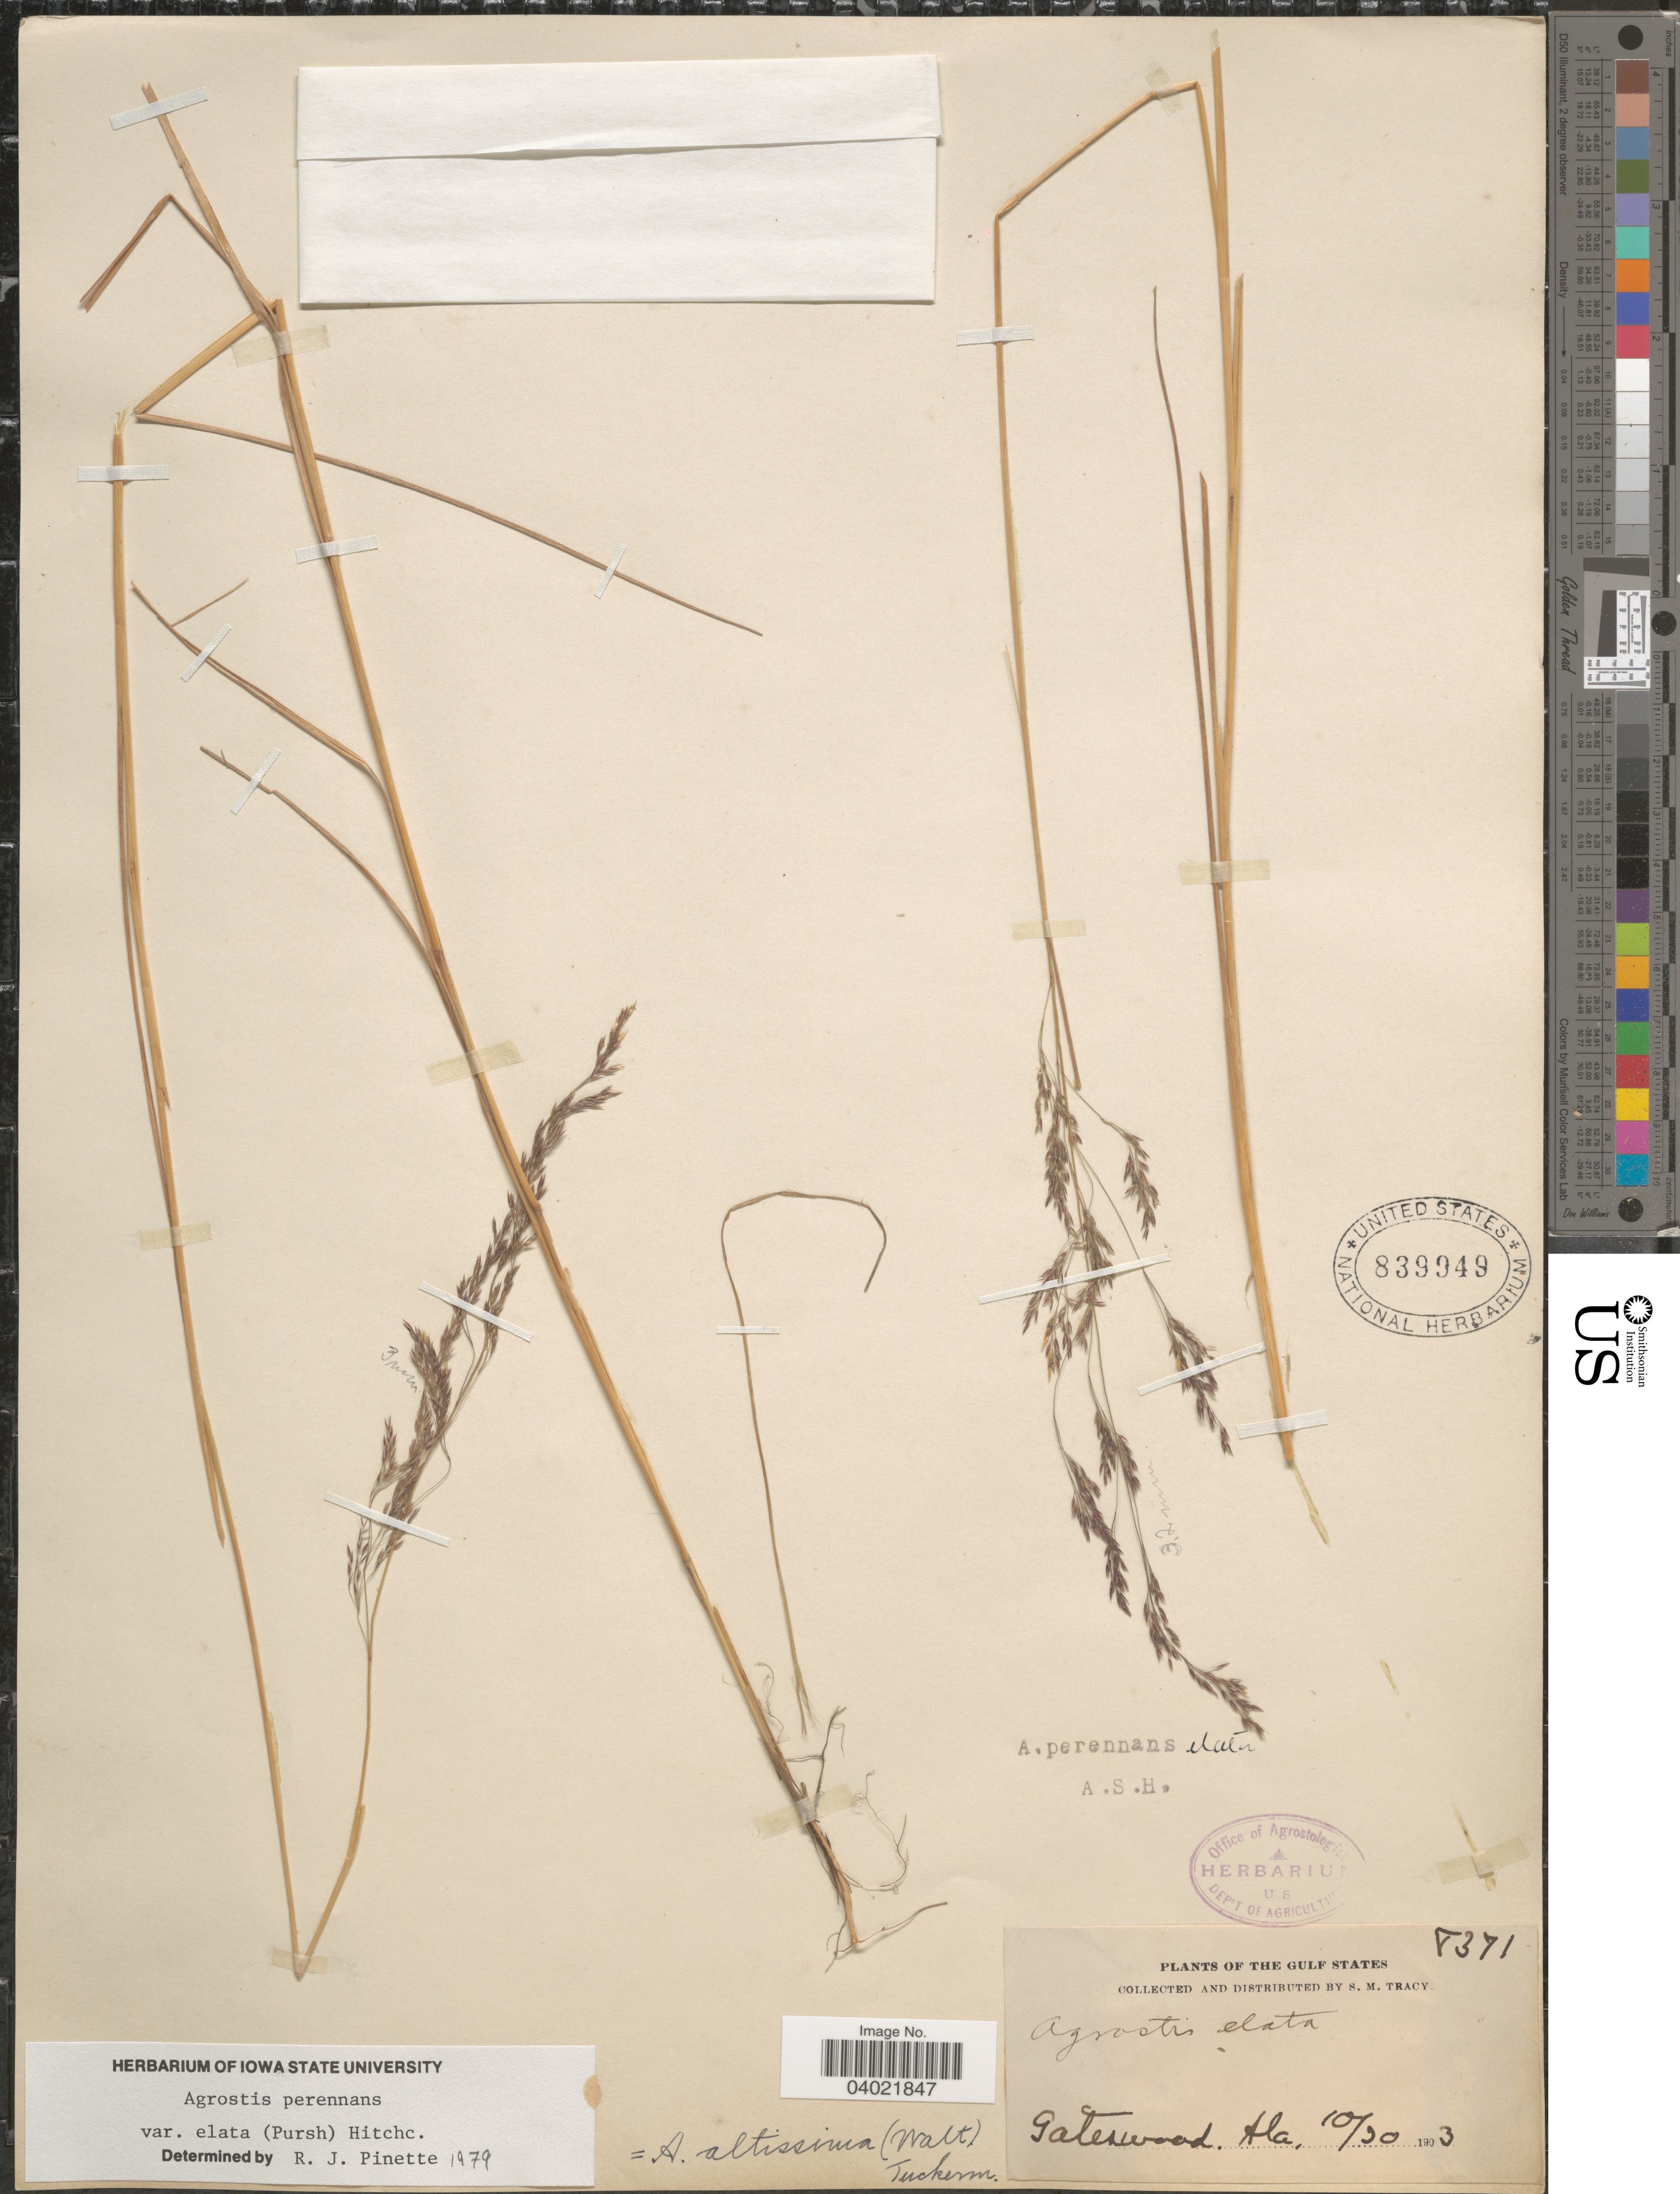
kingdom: Plantae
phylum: Tracheophyta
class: Liliopsida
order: Poales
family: Poaceae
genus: Agrostis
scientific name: Agrostis perennans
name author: (Walter) Tuck.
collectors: S. M. Tracy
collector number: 8371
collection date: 1903-10-30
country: United States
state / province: Alabama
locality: The Gulf States. Gateswood.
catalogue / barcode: US 839949